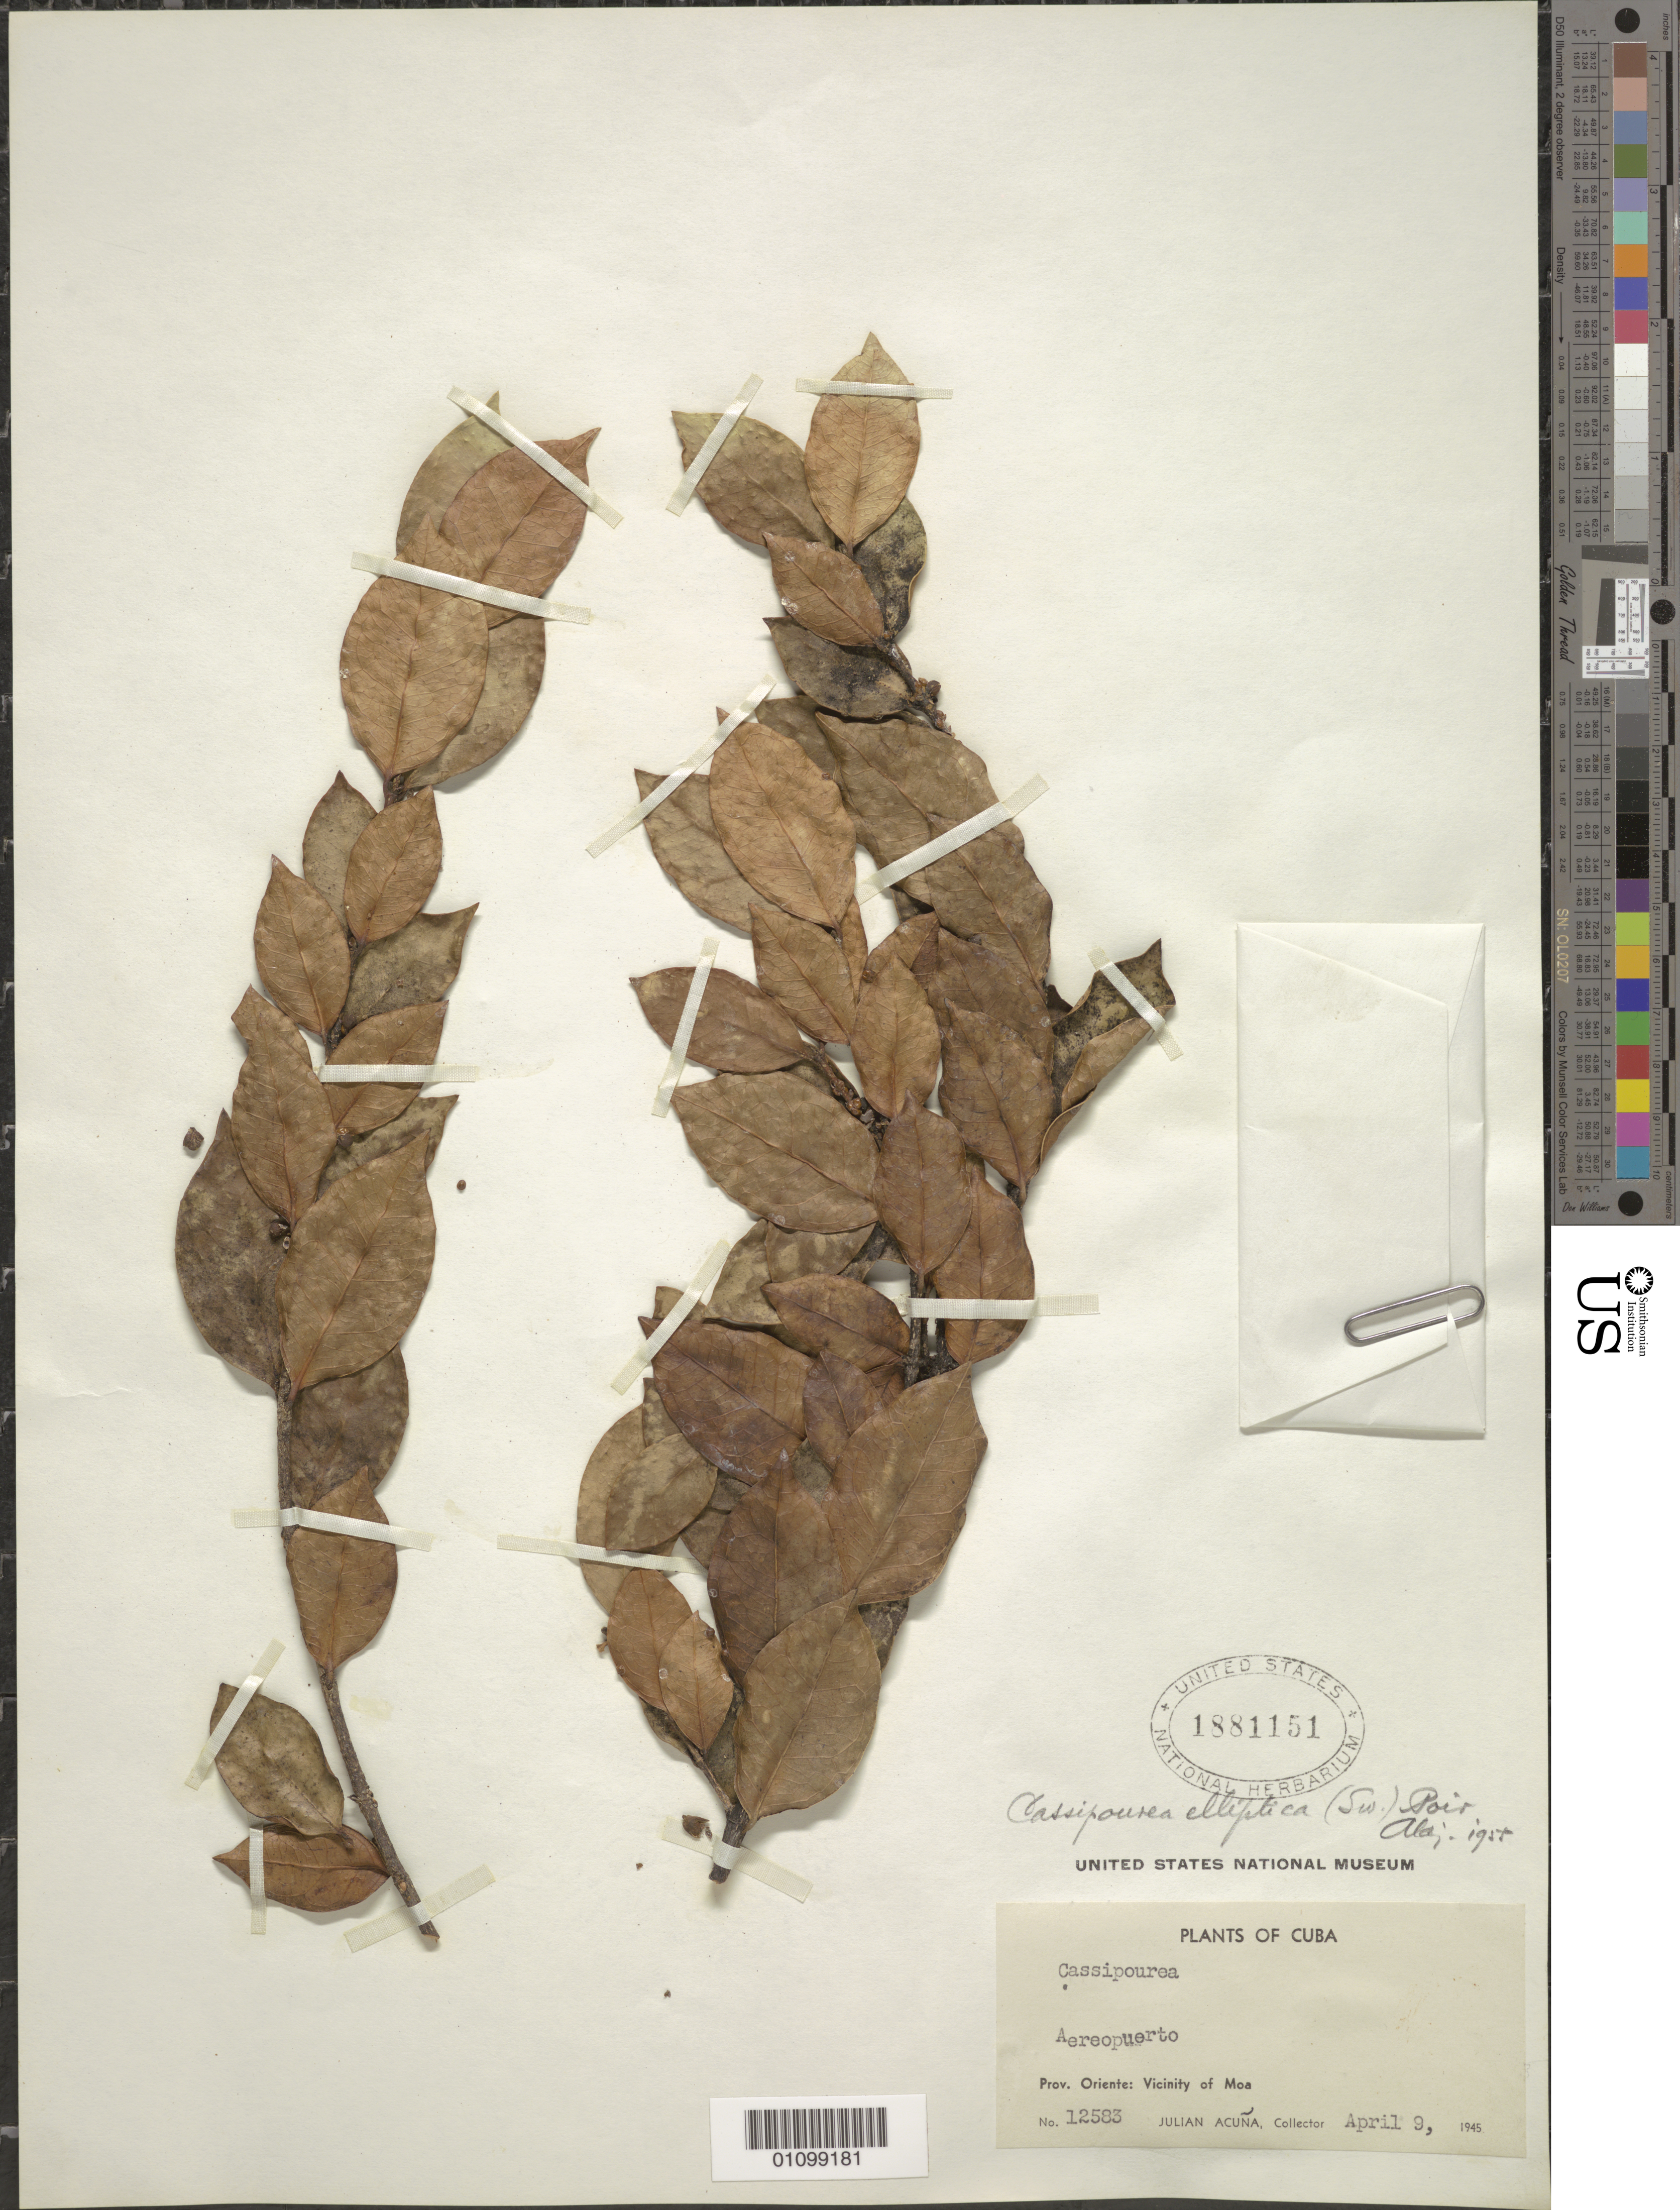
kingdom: Plantae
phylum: Tracheophyta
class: Magnoliopsida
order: Malpighiales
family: Rhizophoraceae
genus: Cassipourea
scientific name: Cassipourea elliptica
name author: (Sw.) Poir.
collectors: J. Acuña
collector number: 12583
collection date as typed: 09 Apr 1945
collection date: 1945-04-09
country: Cuba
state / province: Holguín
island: Cuba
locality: Vicinity of Moa [Oriente]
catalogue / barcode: US 1881151